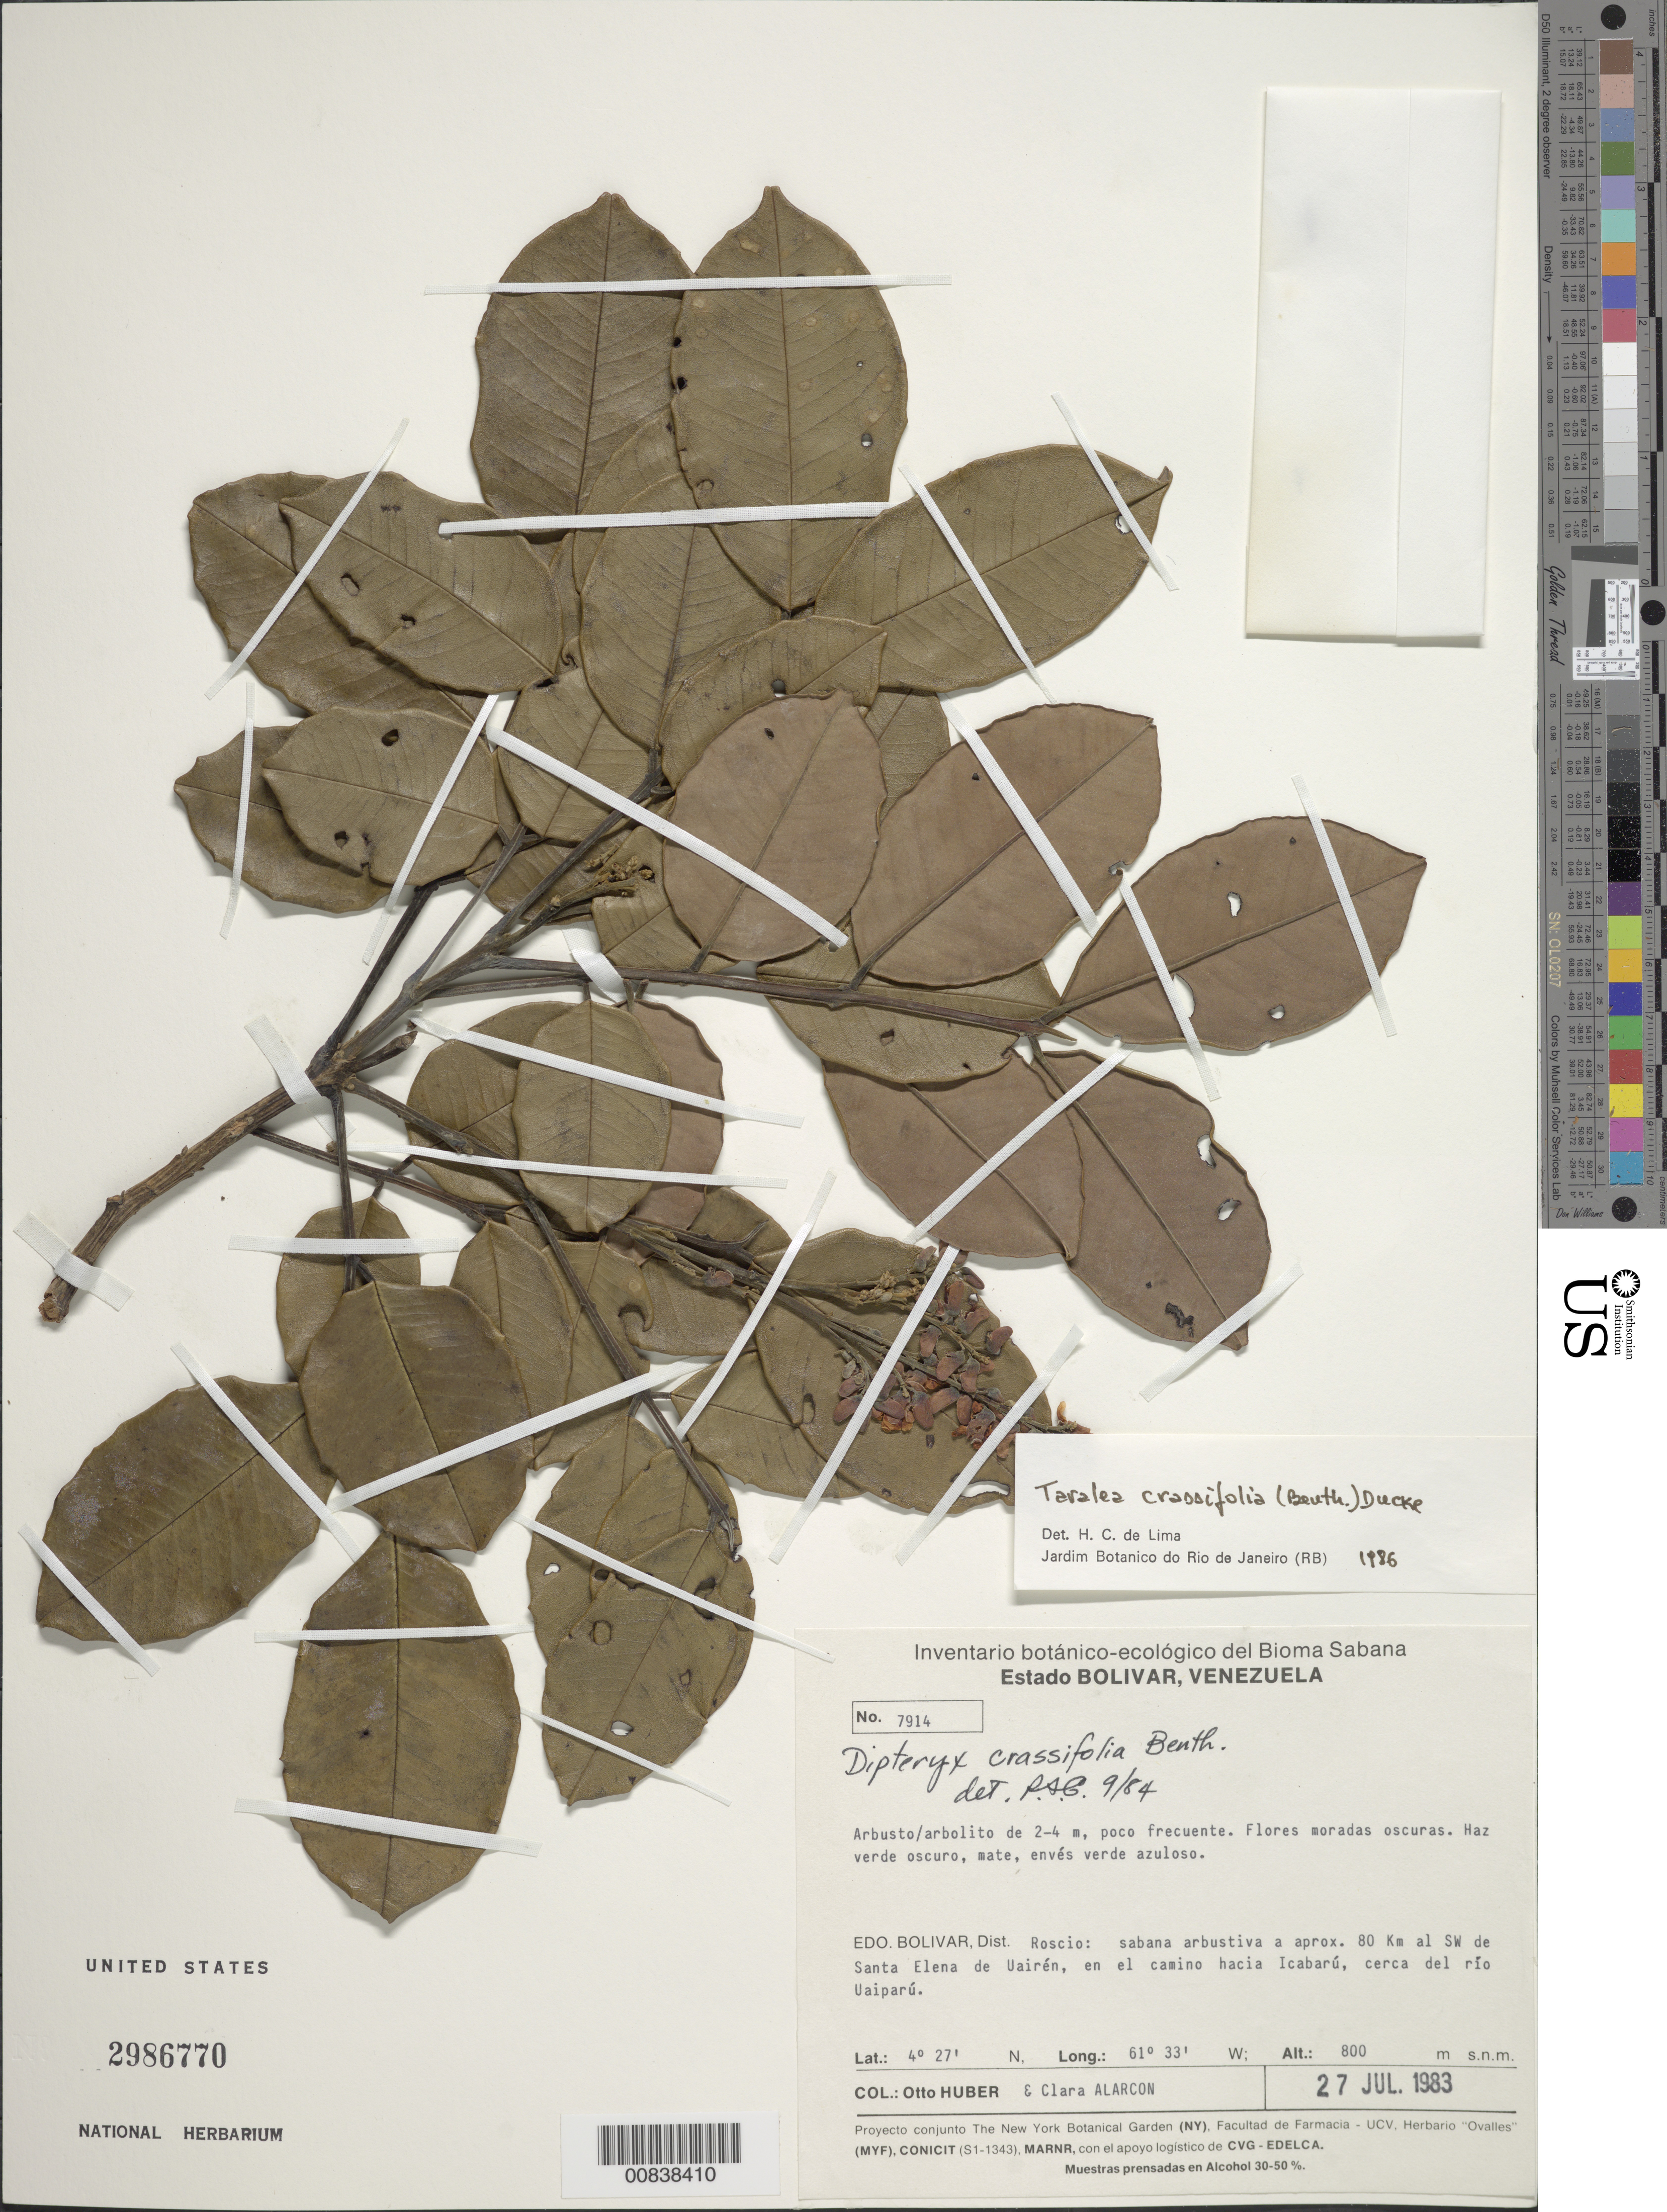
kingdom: Plantae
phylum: Tracheophyta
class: Magnoliopsida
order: Fabales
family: Fabaceae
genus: Taralea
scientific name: Taralea crassifolia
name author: (Spruce ex Benth.) Ducke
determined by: Lima, H. C. de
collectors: O. Huber & C. Alarcon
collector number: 7914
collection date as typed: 27-Jul-83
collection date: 1983-07-27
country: Venezuela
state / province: Bolívar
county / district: Roscio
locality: Santa Elena de Uairén, aprox. 80 km al SW; en el camino hacia Icabarú, cerca del Río Uaiparú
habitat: Sabana arbustiva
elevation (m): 800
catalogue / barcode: US 2986770